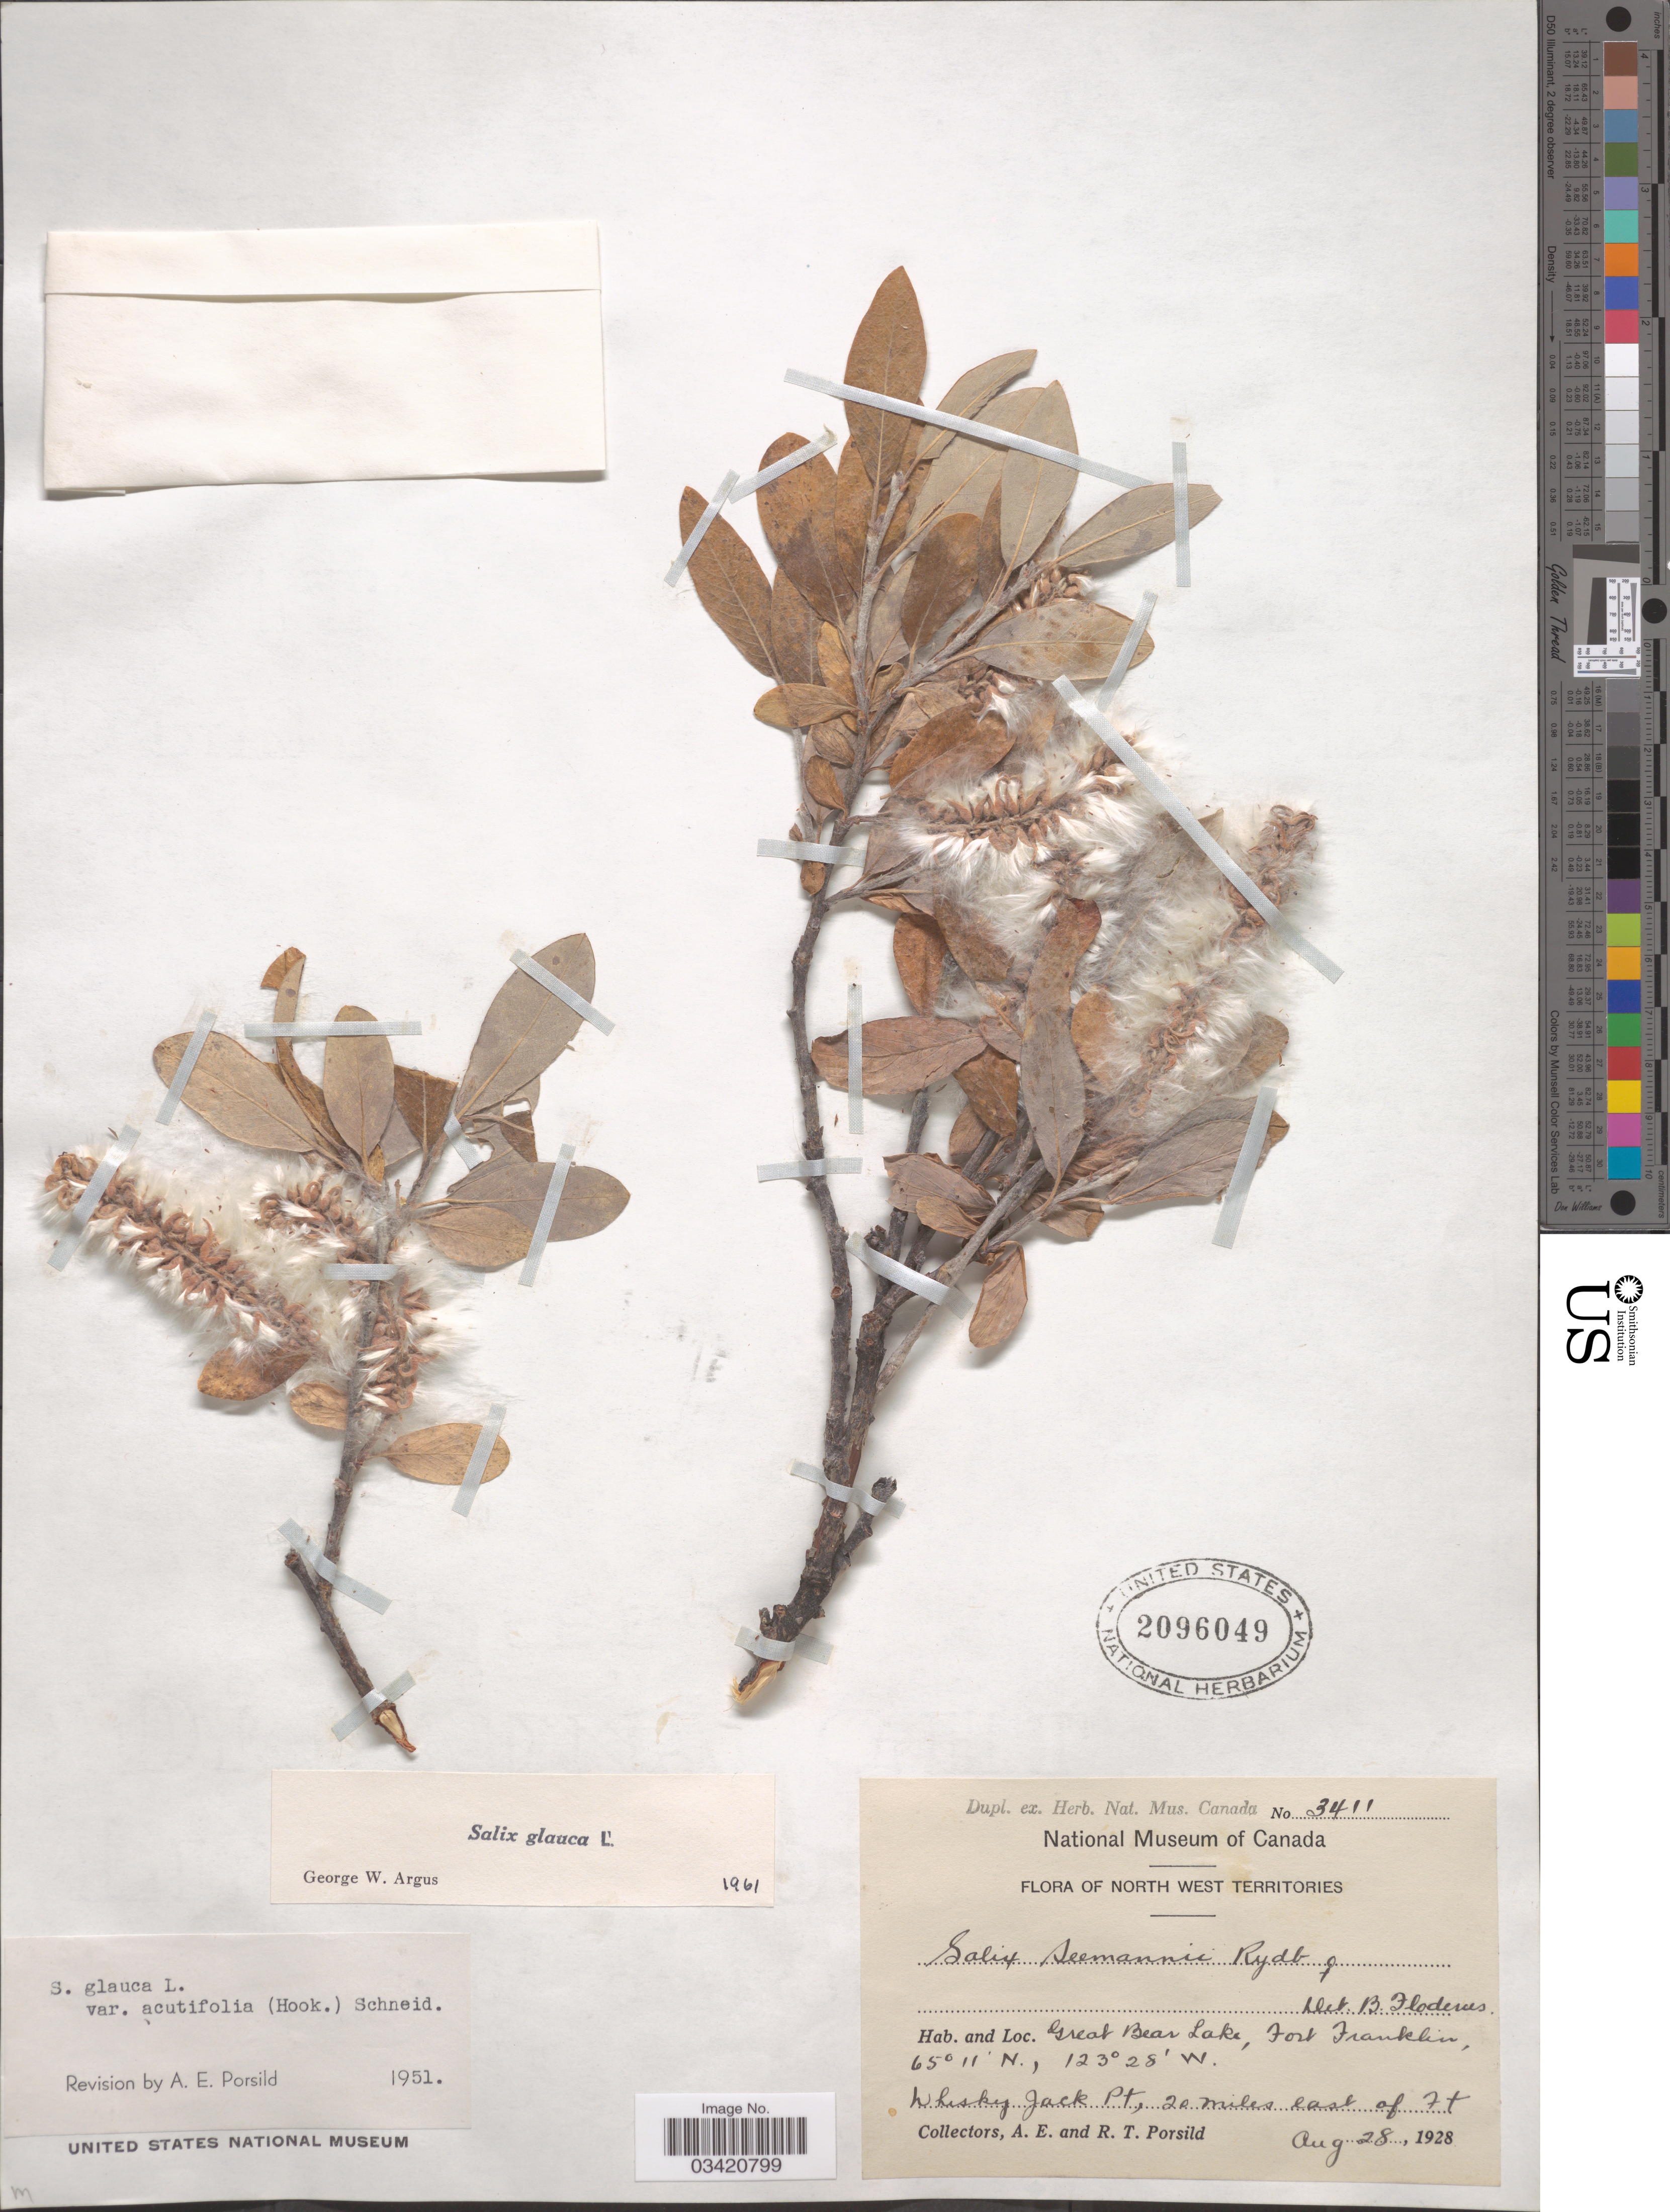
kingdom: Plantae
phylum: Tracheophyta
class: Magnoliopsida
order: Malpighiales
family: Salicaceae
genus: Salix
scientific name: Salix glauca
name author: L.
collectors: A. E. Porsild & R. T. Porsild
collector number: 3411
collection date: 1928-08-28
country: Canada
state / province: Northwest Territories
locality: Great Bear Lake, Fort Franklin. Whiskey Jack Pt, 20 miles east of Ft.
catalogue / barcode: US 2096049